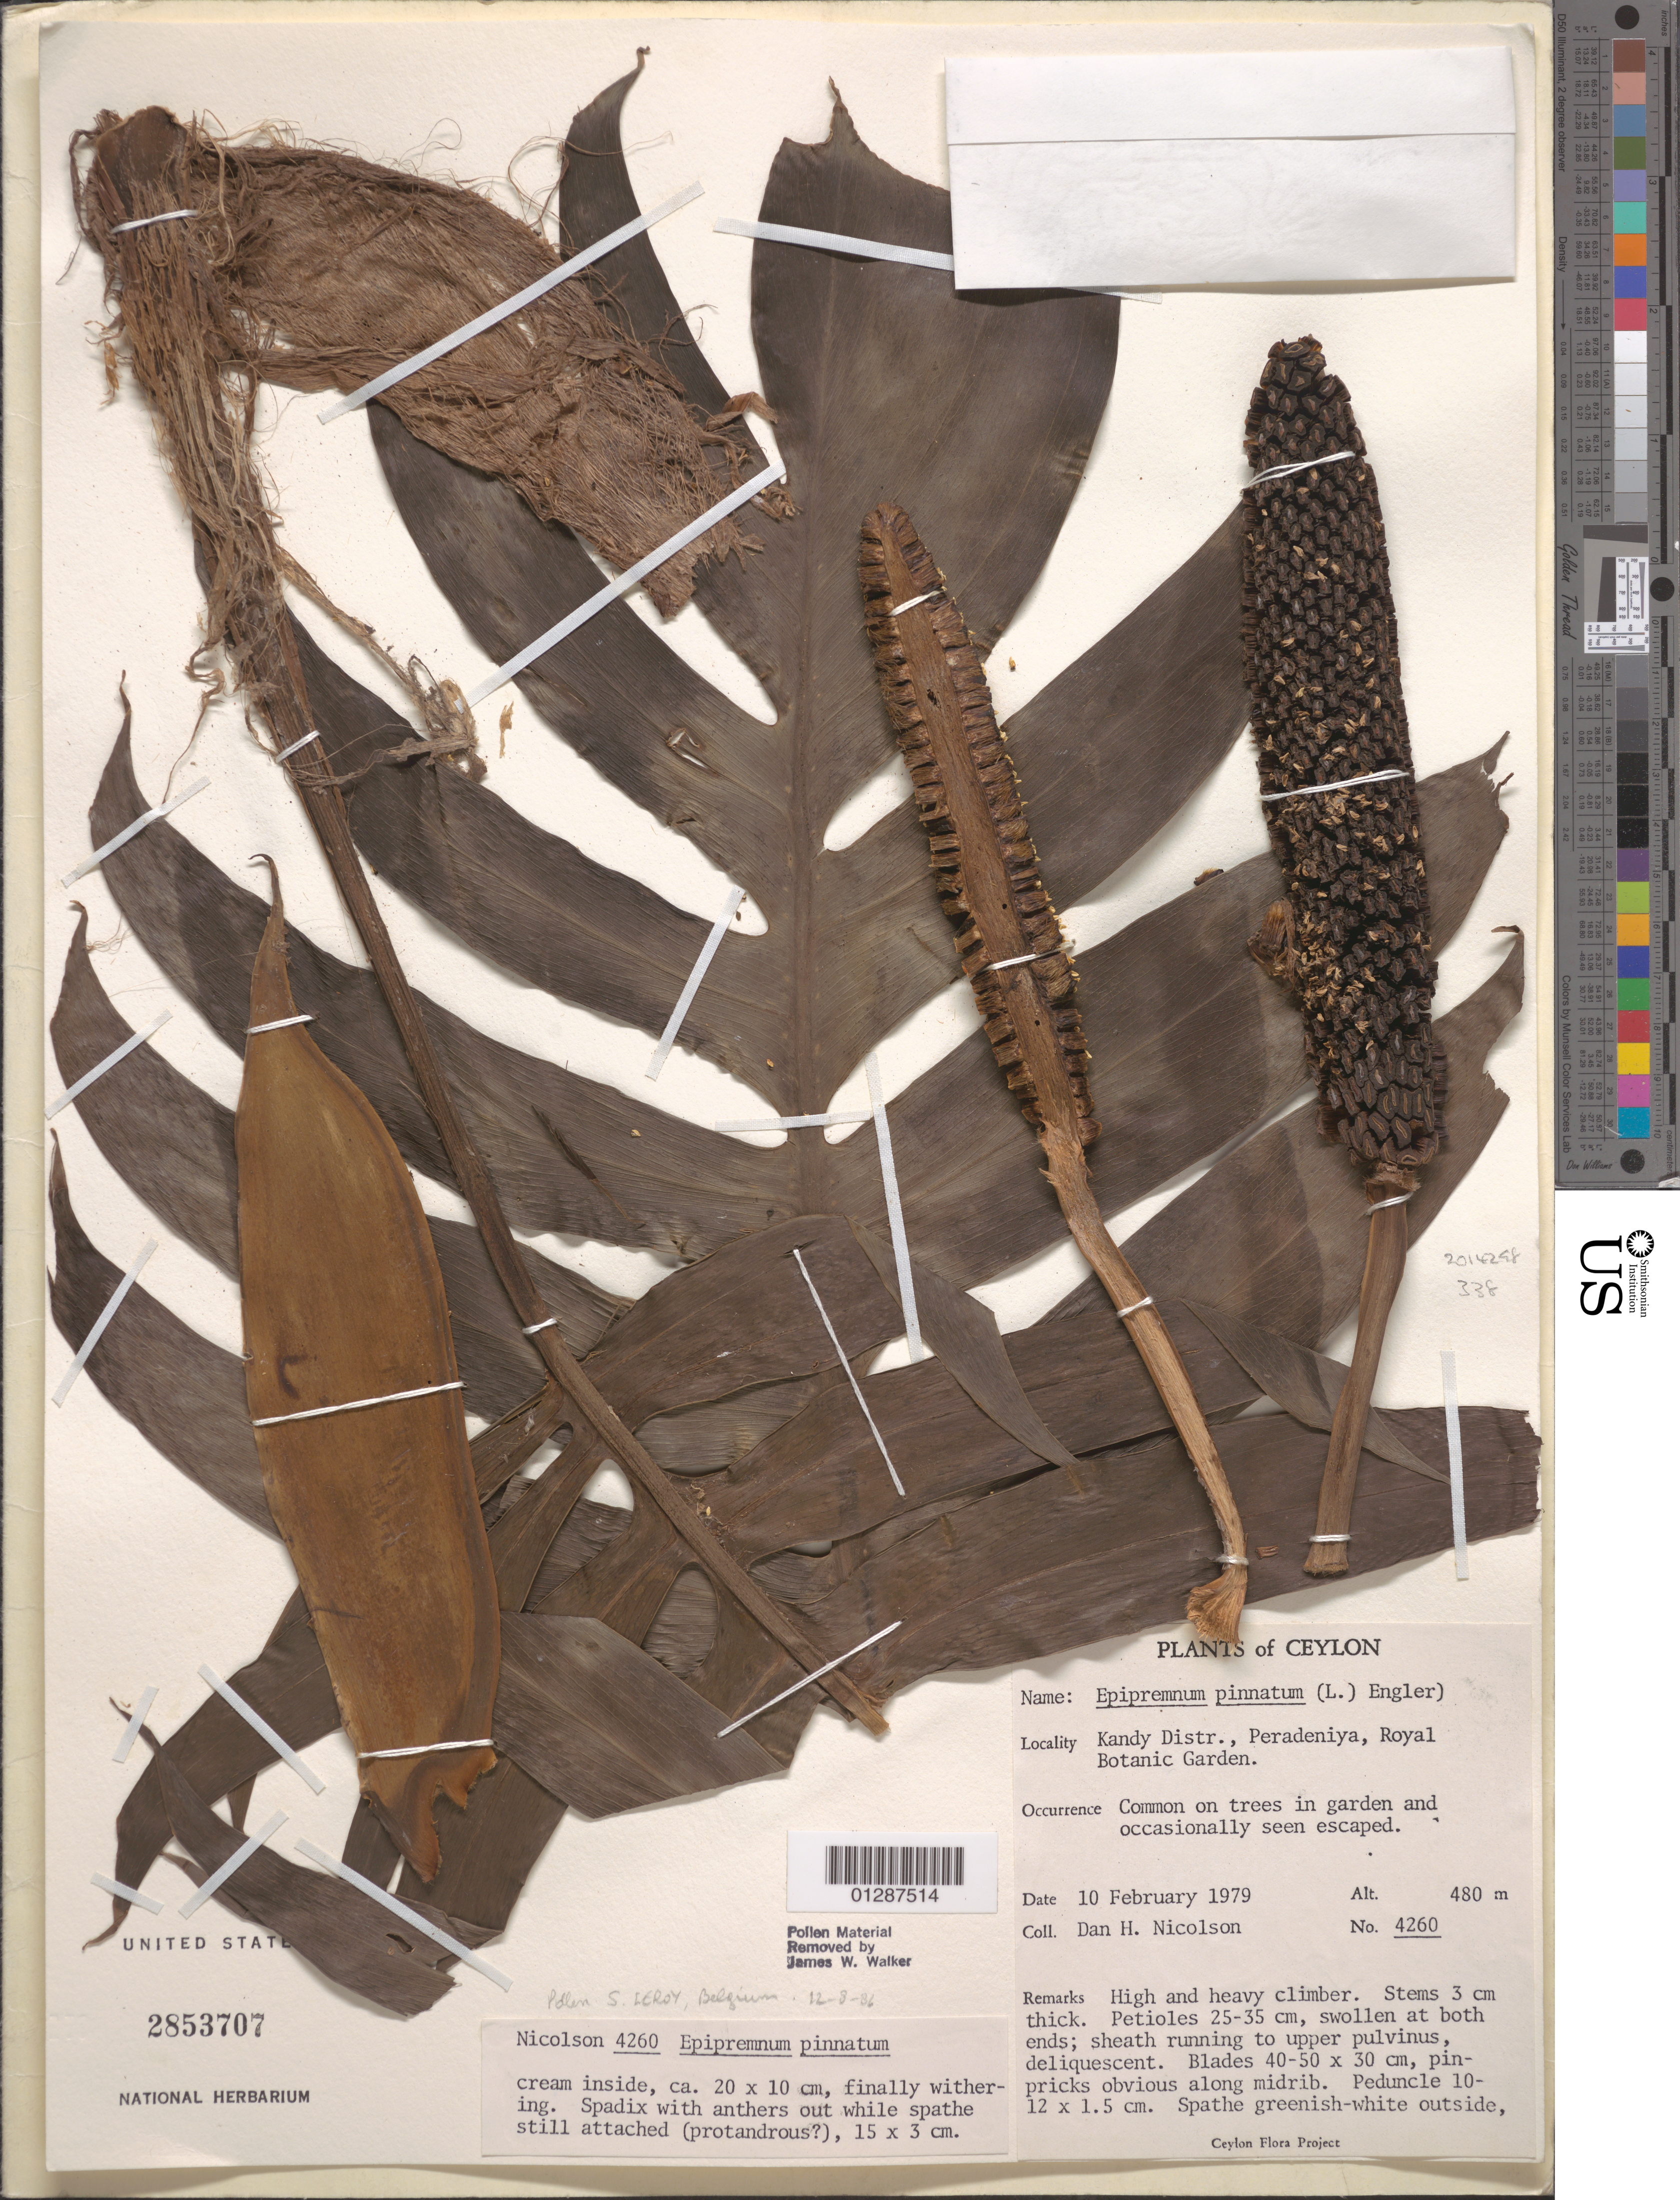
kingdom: Plantae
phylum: Tracheophyta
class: Liliopsida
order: Alismatales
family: Araceae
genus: Epipremnum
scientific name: Epipremnum pinnatum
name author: (L.) Engl.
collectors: D. H. Nicolson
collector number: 4260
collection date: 1979-02-10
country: Sri Lanka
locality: Ceylon. Kandy Distr., Peradeniya, Royal Botanic Garden.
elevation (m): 480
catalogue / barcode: US 2853707